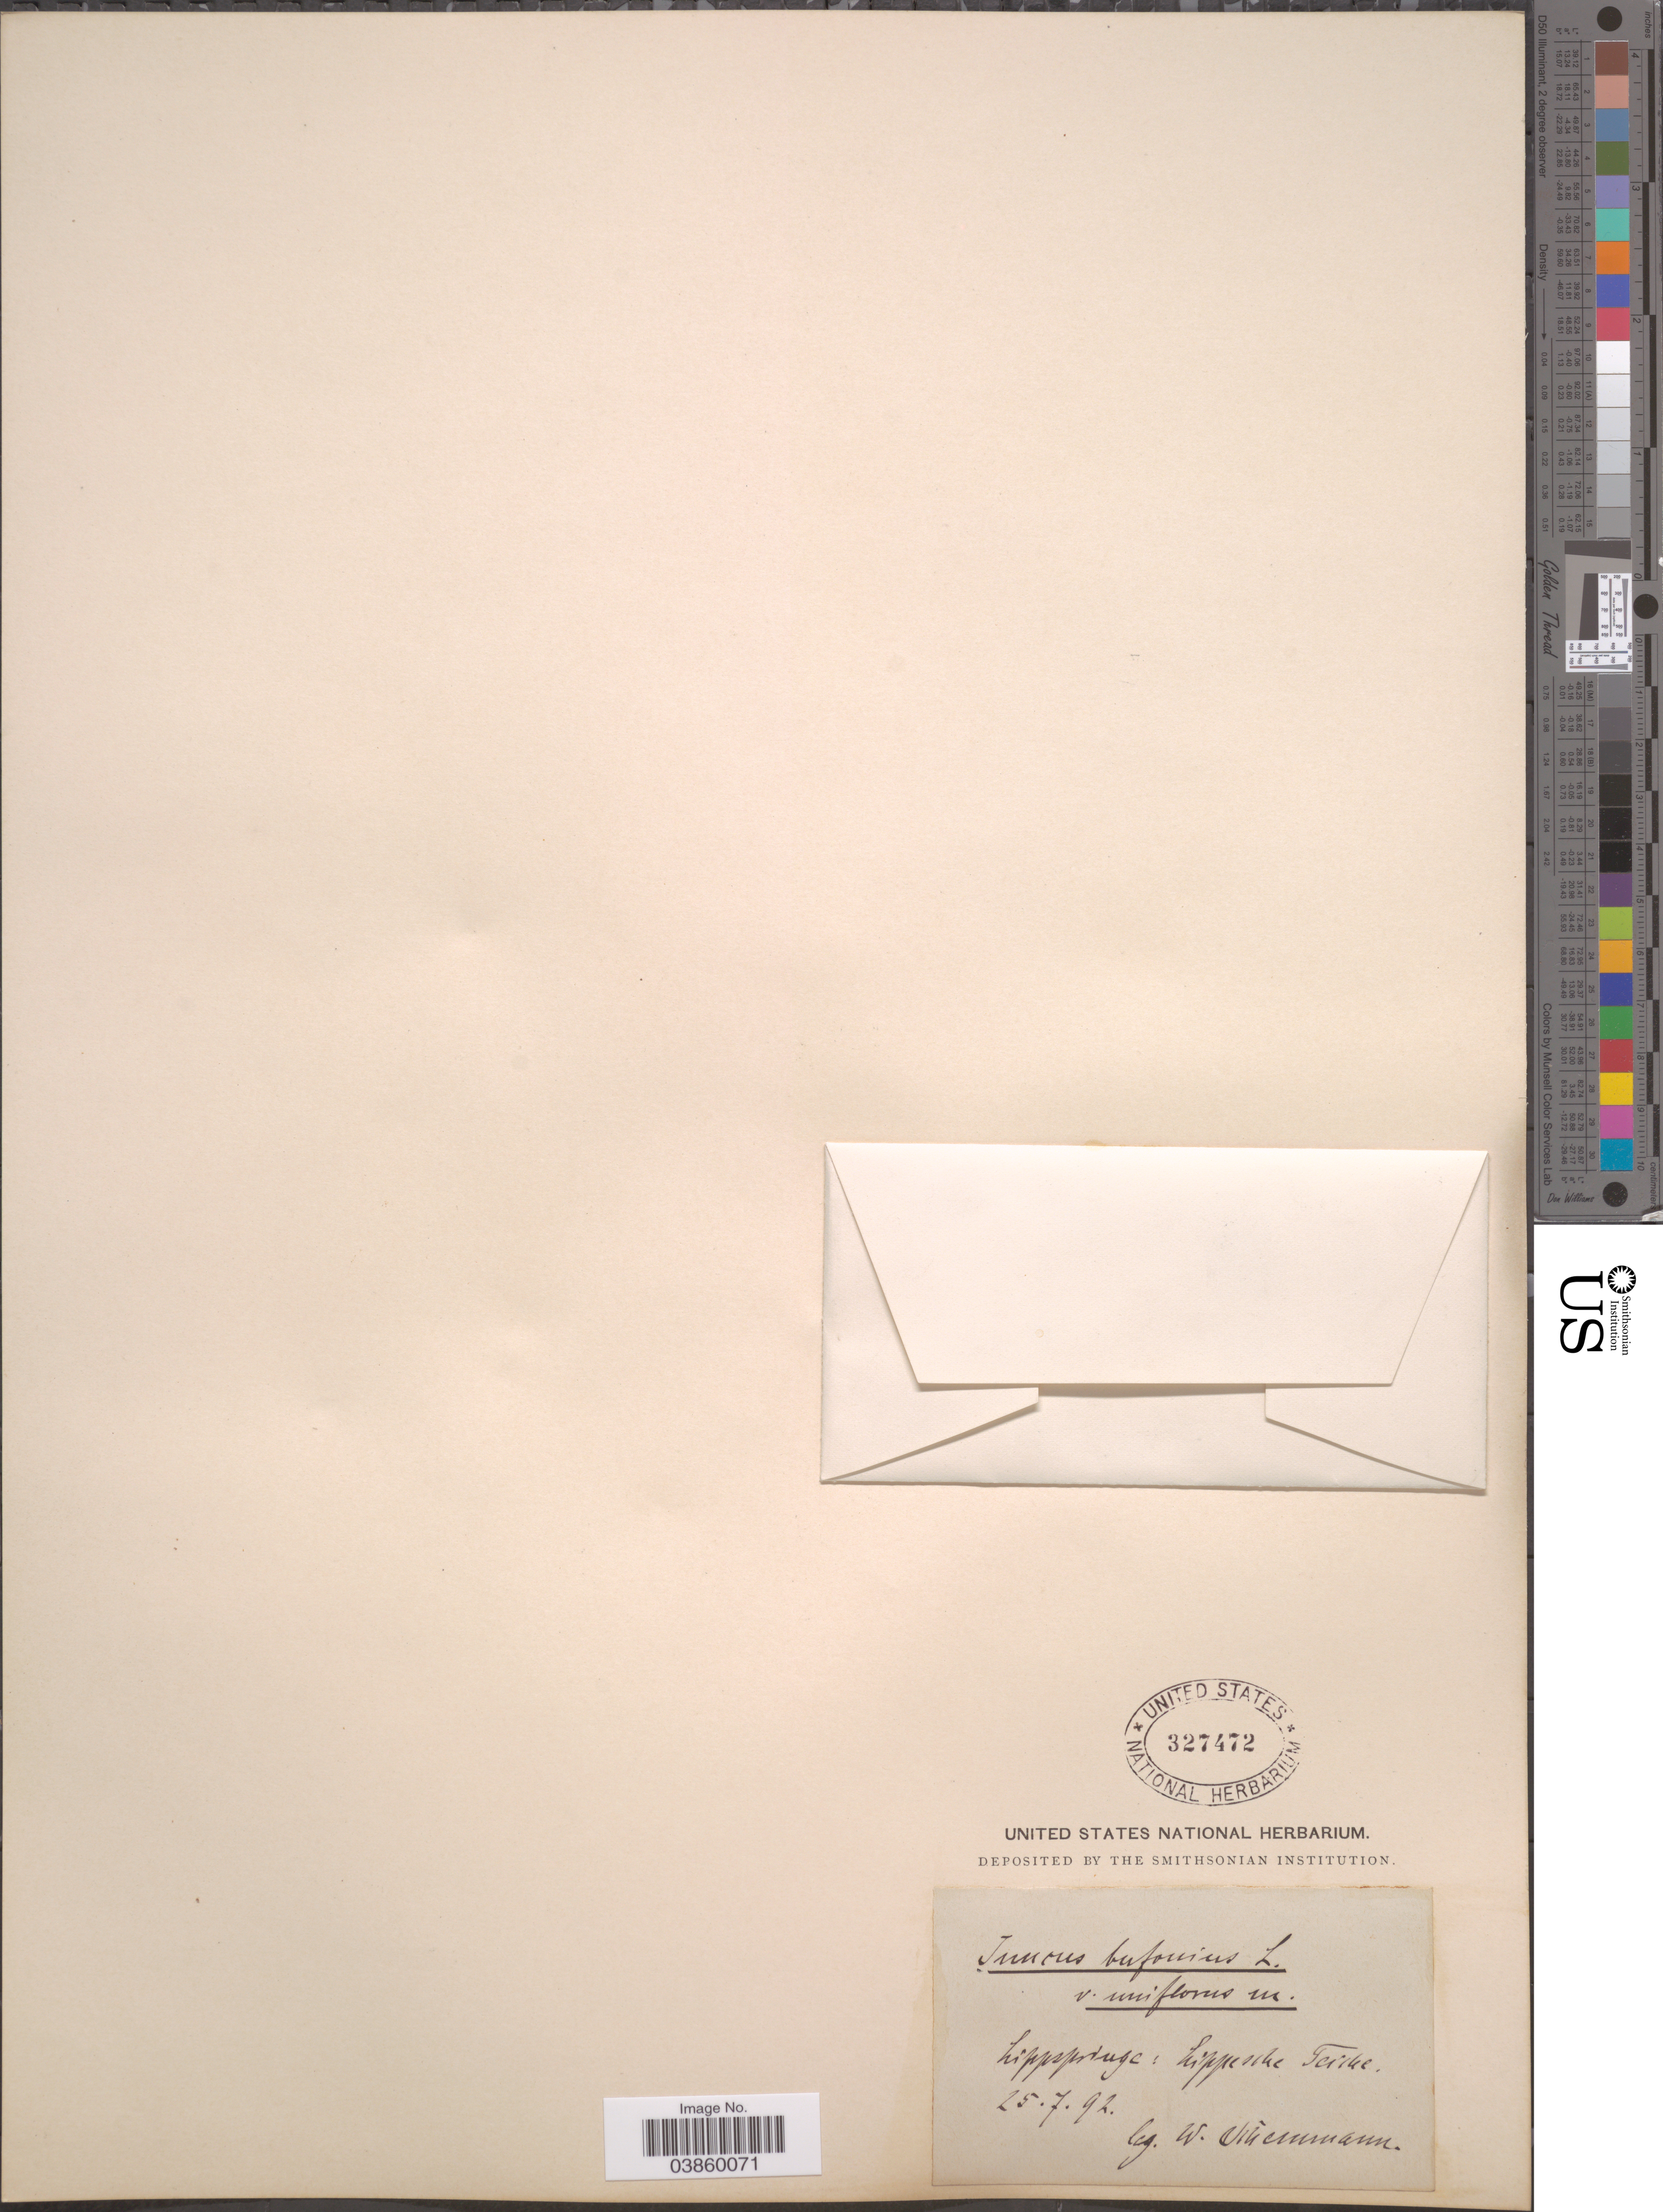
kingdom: Plantae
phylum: Tracheophyta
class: Liliopsida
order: Poales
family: Juncaceae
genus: Juncus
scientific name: Juncus bufonius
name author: L.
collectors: W. Schemmann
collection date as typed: Transcribed d/m/y: 25/7/92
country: Germany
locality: Lippspringe: Lippesche Teiche.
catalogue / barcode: US 327472